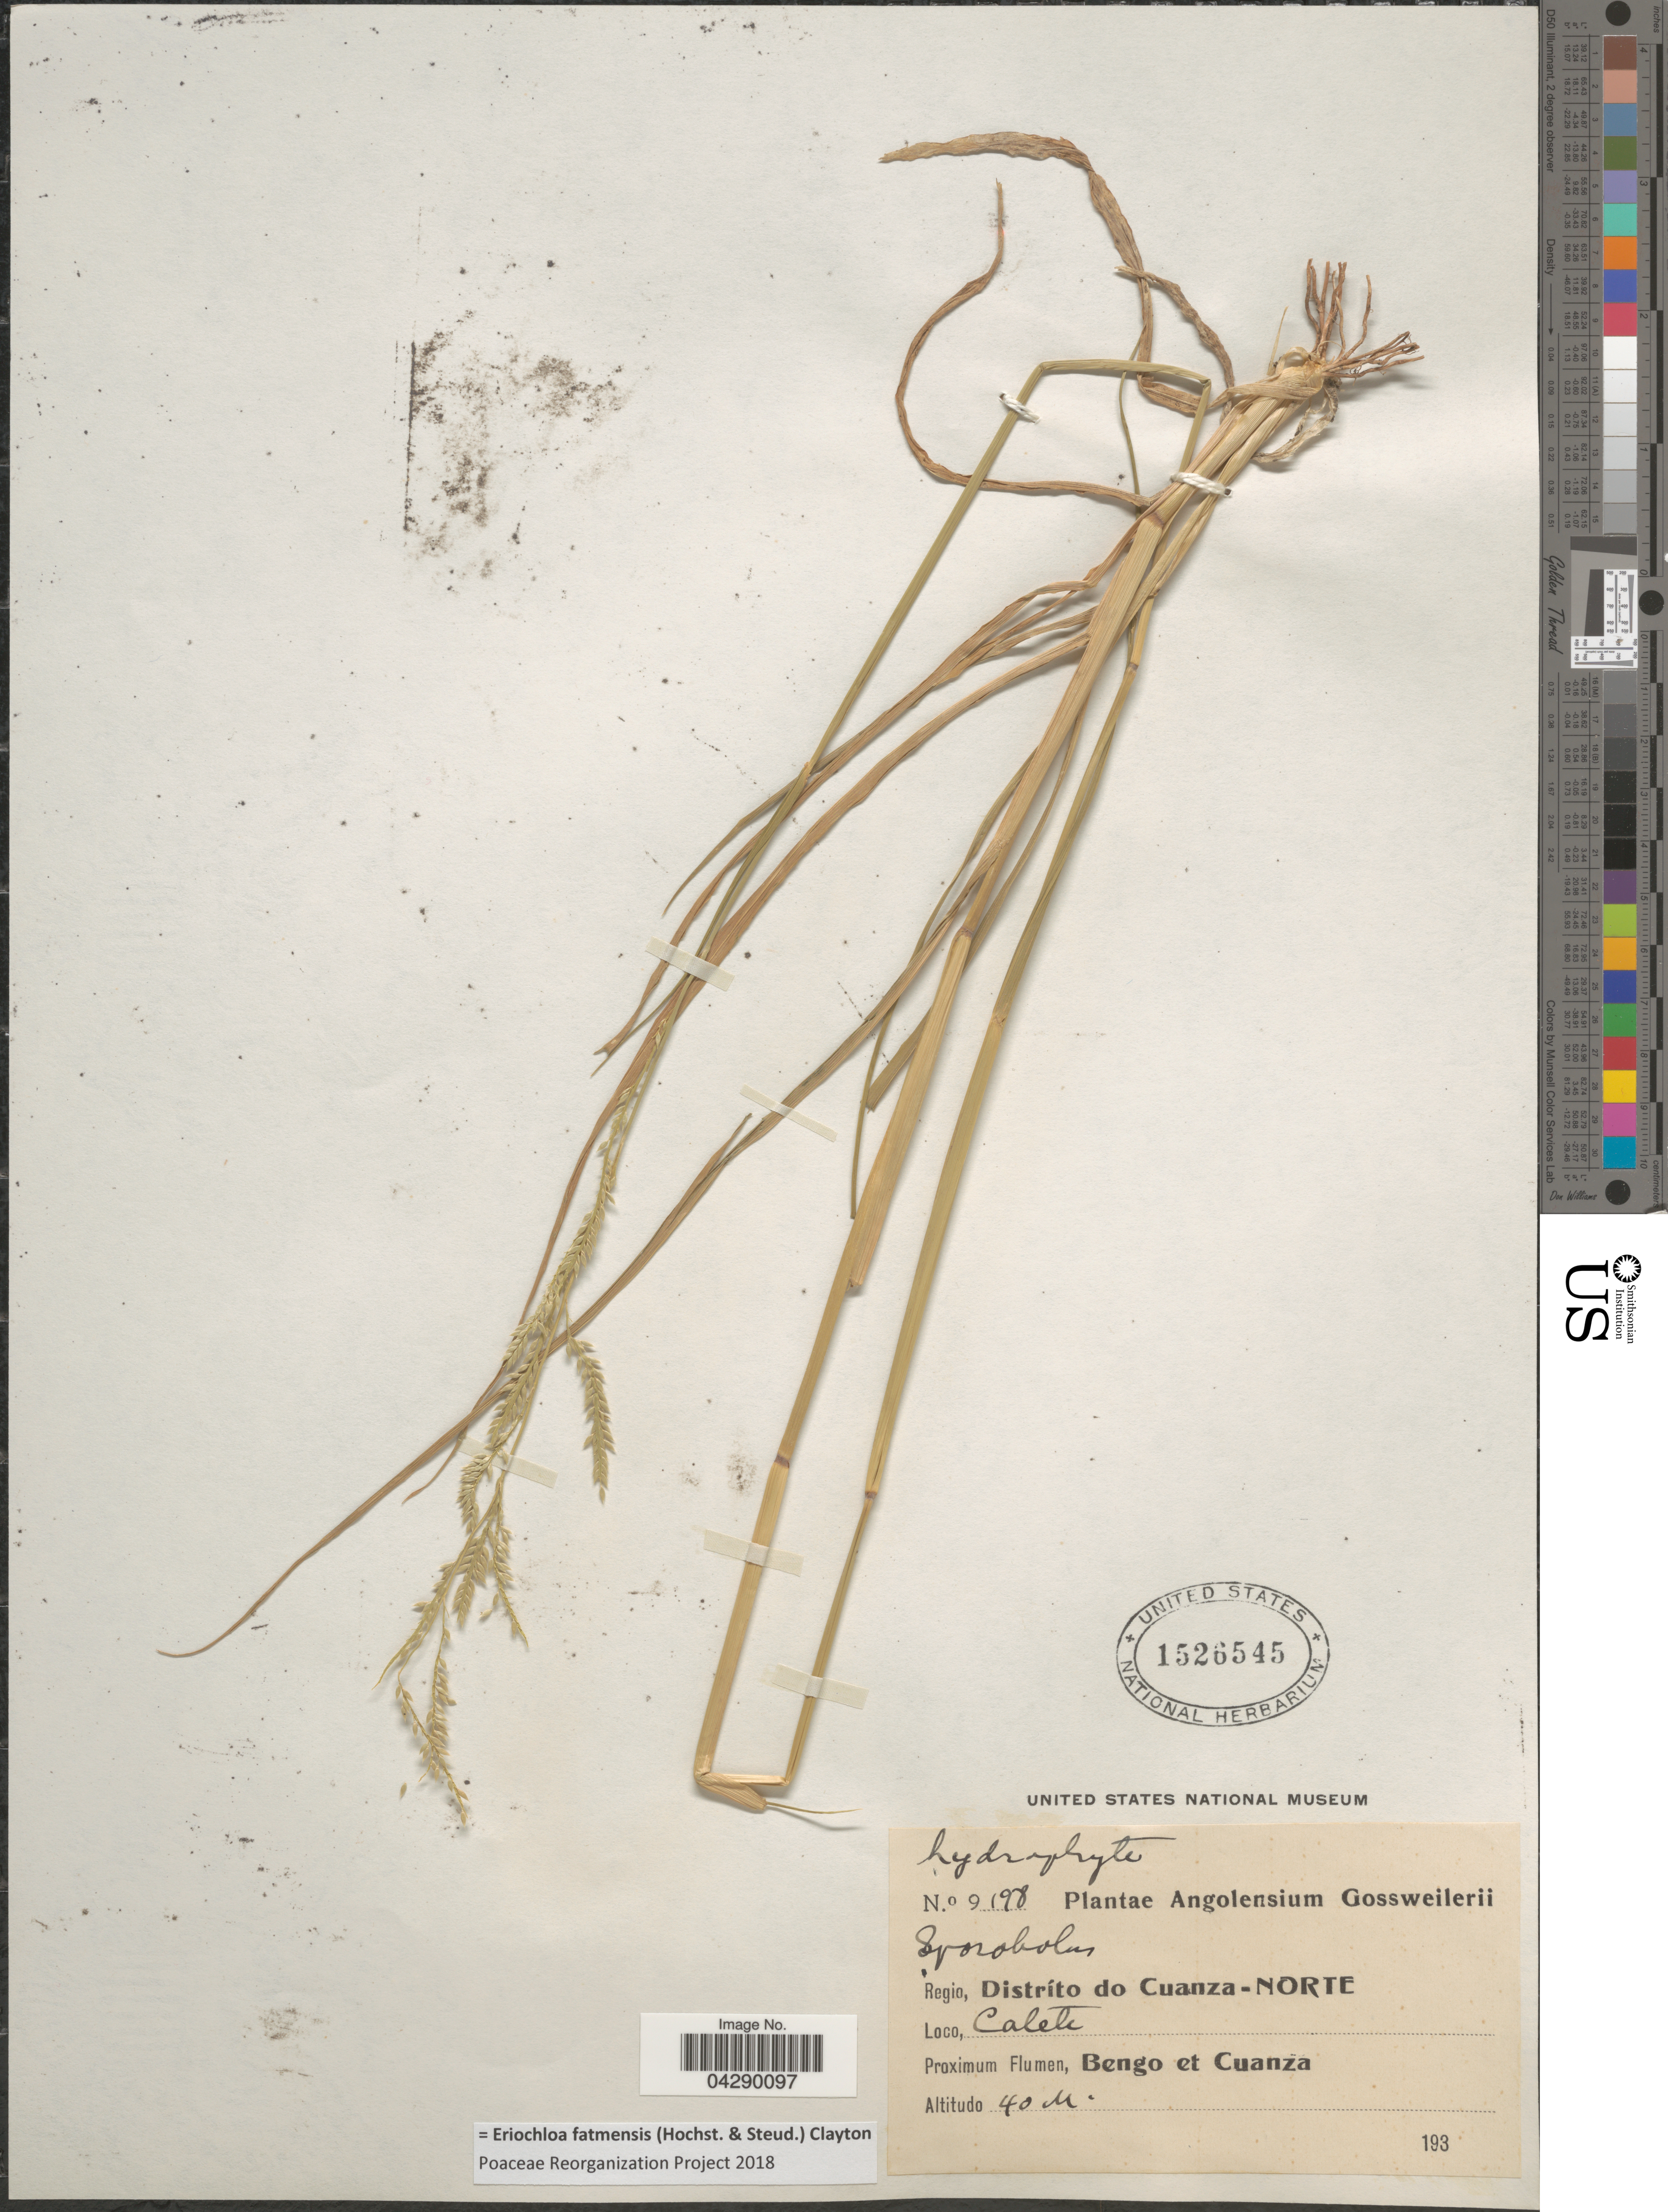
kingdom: Plantae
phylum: Tracheophyta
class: Liliopsida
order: Poales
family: Poaceae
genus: Eriochloa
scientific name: Eriochloa fatmensis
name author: (Hochst. & Steud.) Clayton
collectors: -. Gossweiler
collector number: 9198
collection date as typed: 193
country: Angola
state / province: Cuanza Norte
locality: Regio, Distríto do Cuanca-Norte. Catete. Proximum Flumen, Bengo et Cuanza.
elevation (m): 40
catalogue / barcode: US 1526545